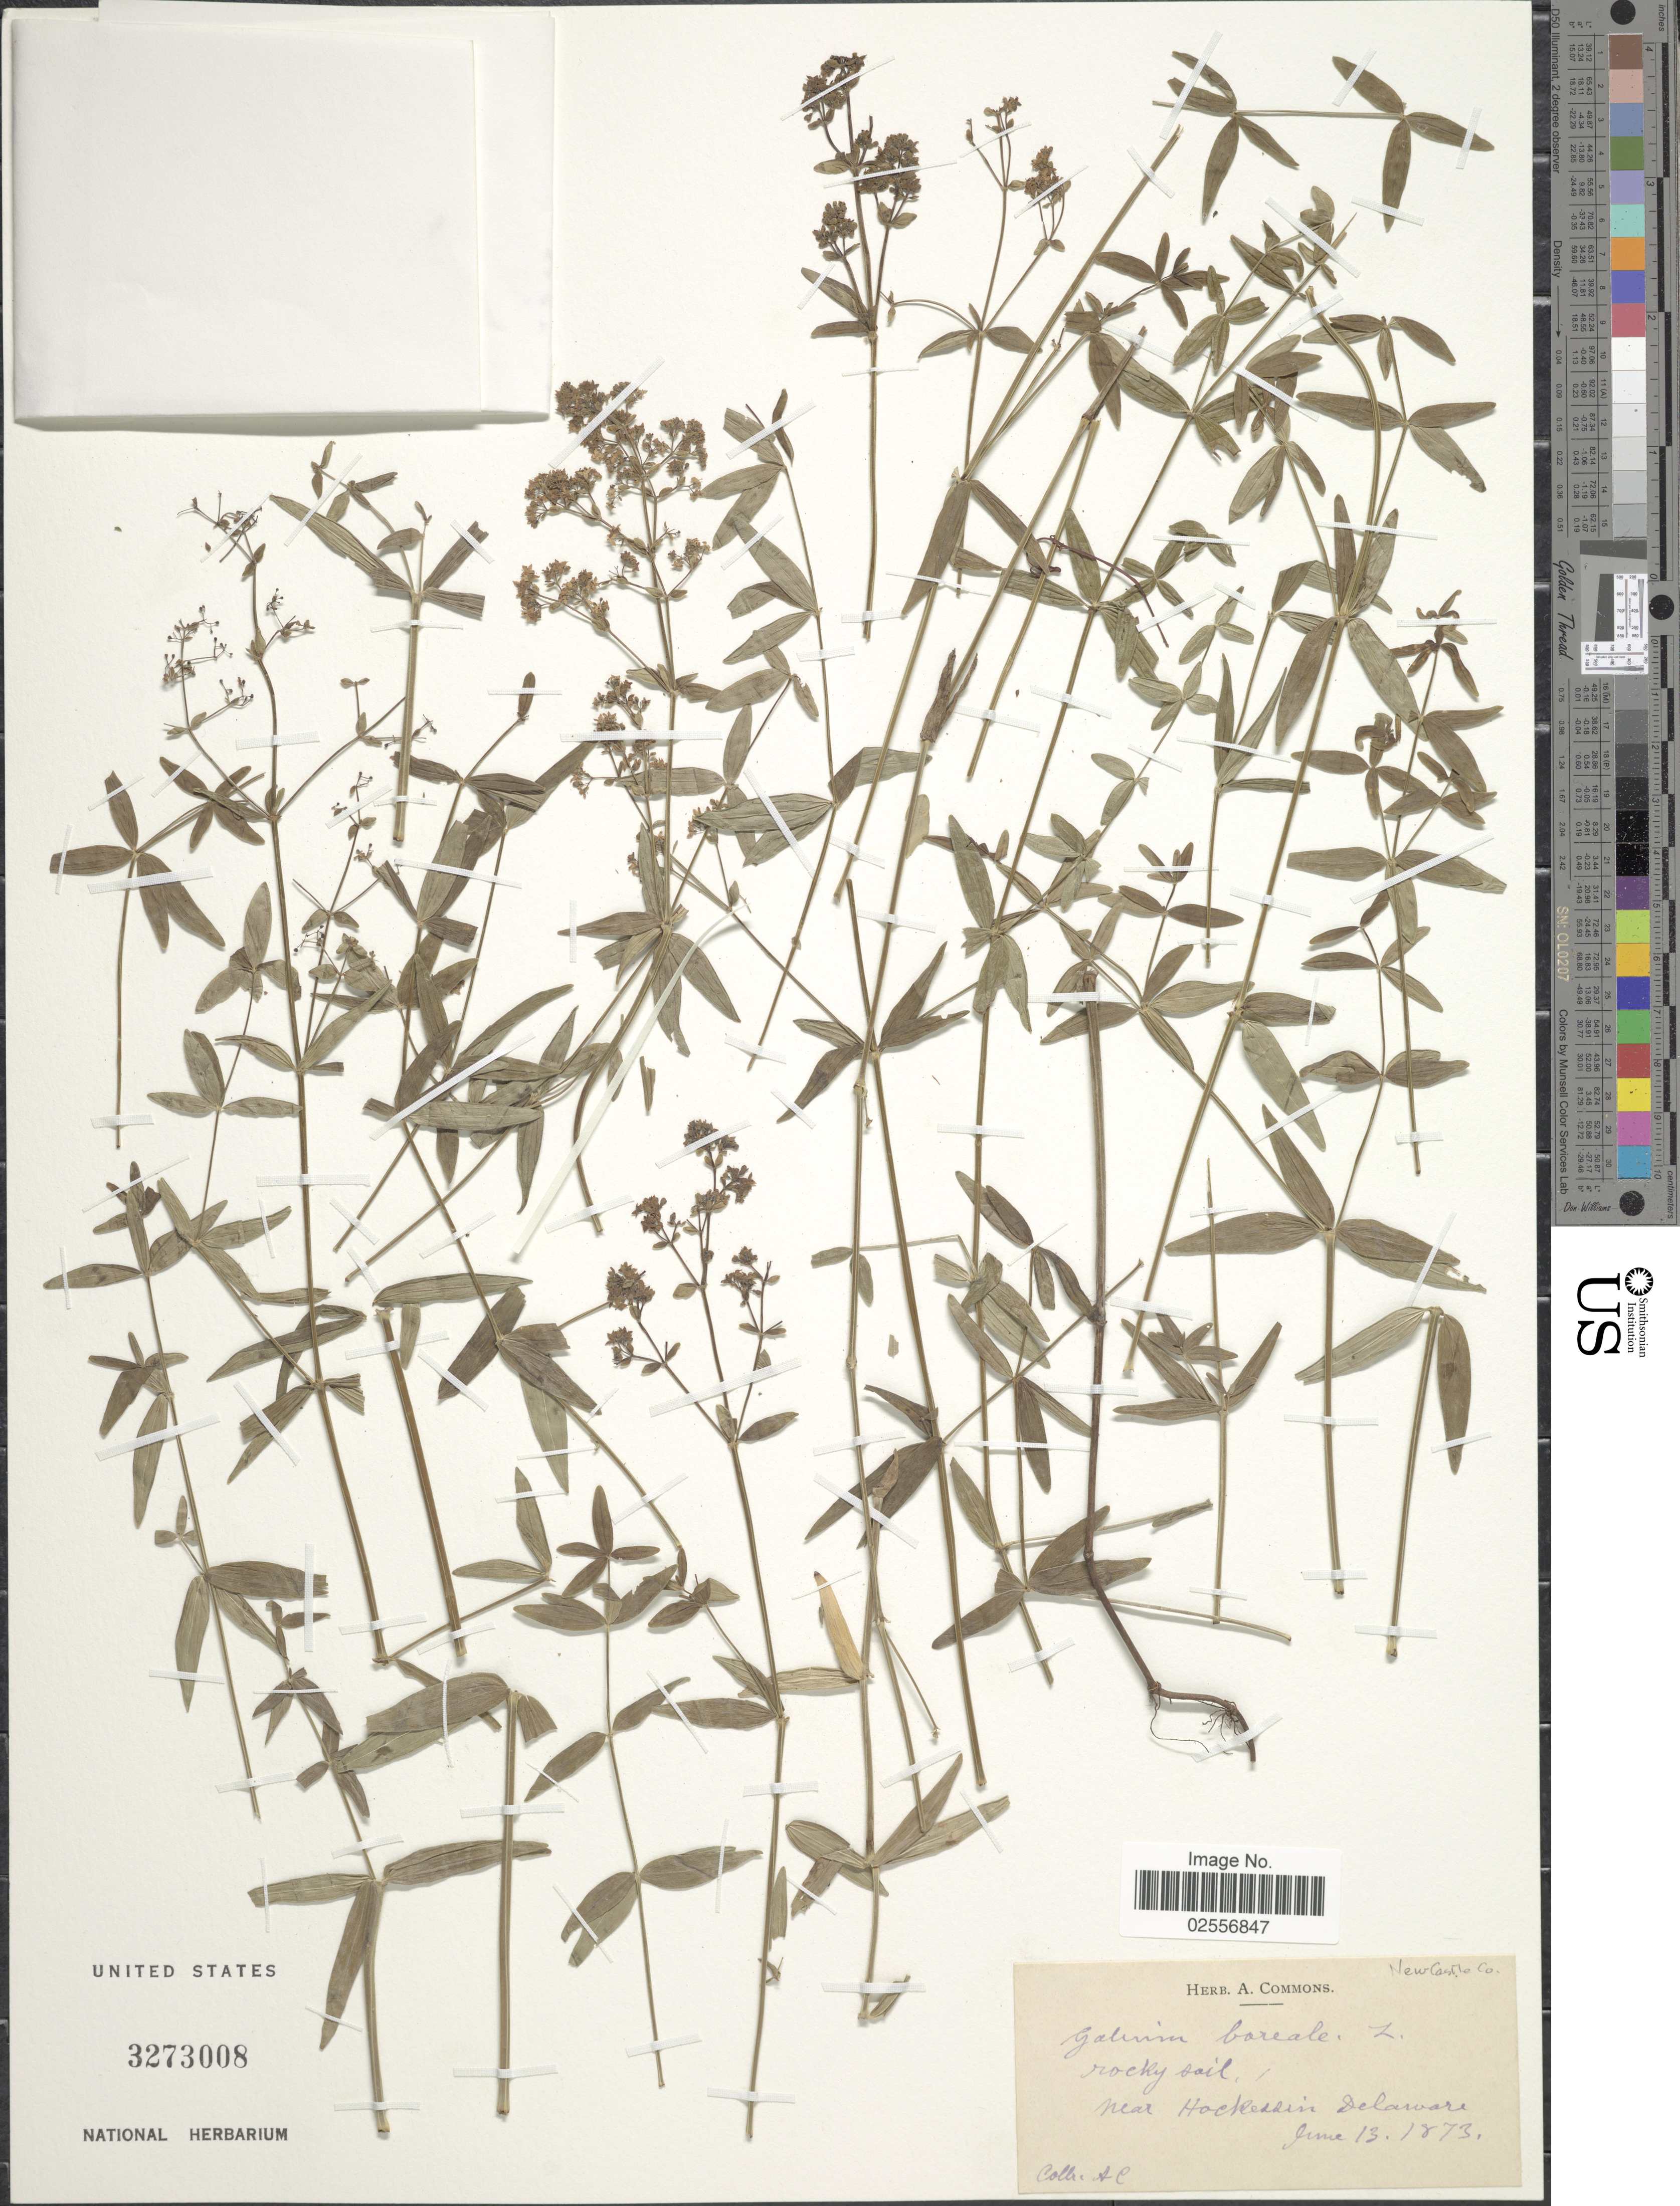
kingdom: Plantae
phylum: Tracheophyta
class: Magnoliopsida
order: Gentianales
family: Rubiaceae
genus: Galium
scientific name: Galium boreale L.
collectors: A. Commons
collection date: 1873-06-13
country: United States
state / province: Delaware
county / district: New Castle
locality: New Castle Co, near Hockessin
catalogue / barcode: US 3273008